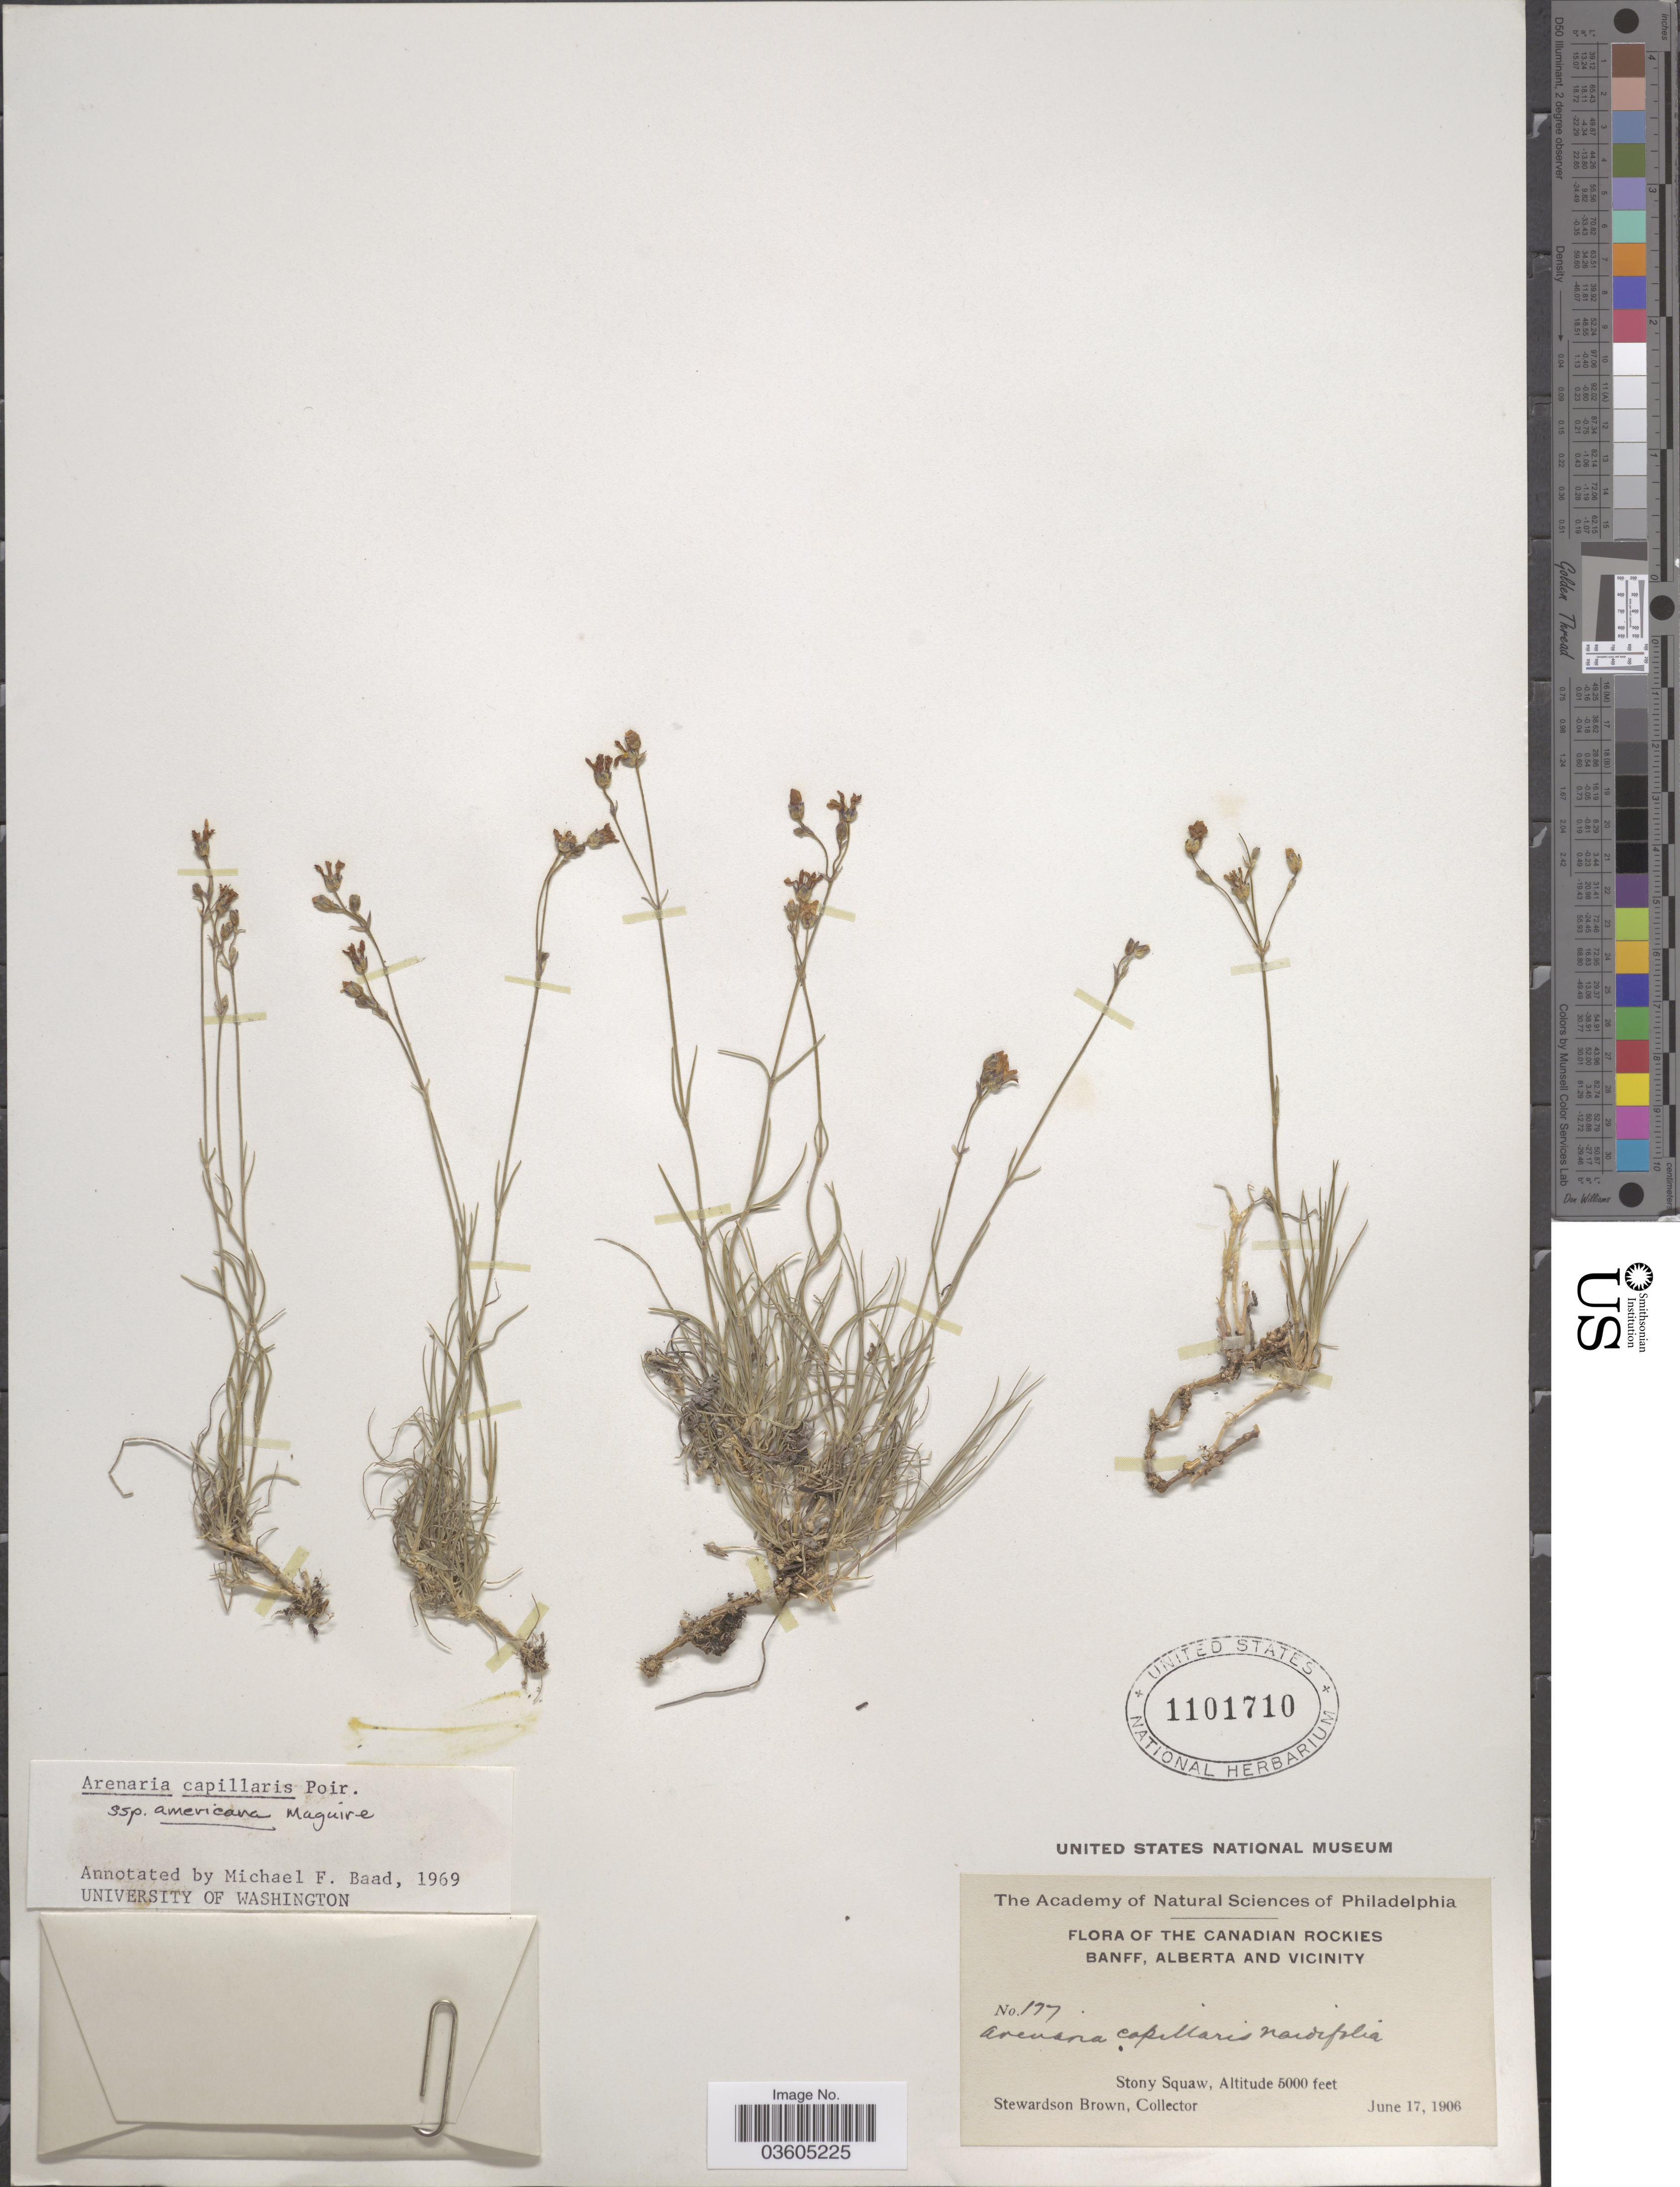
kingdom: Plantae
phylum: Tracheophyta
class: Magnoliopsida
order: Caryophyllales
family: Caryophyllaceae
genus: Eremogone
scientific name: Eremogone capillaris var. americana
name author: (Maguire) R.L. Hartm. & Rabeler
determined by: U.S. National Herbarium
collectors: S. Brown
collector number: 177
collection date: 1906-06-17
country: Canada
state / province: Alberta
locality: The Canadian Rockies Banff, Alberta and Vicinity. Stony Squaw.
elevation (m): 1524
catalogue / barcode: US 1101710